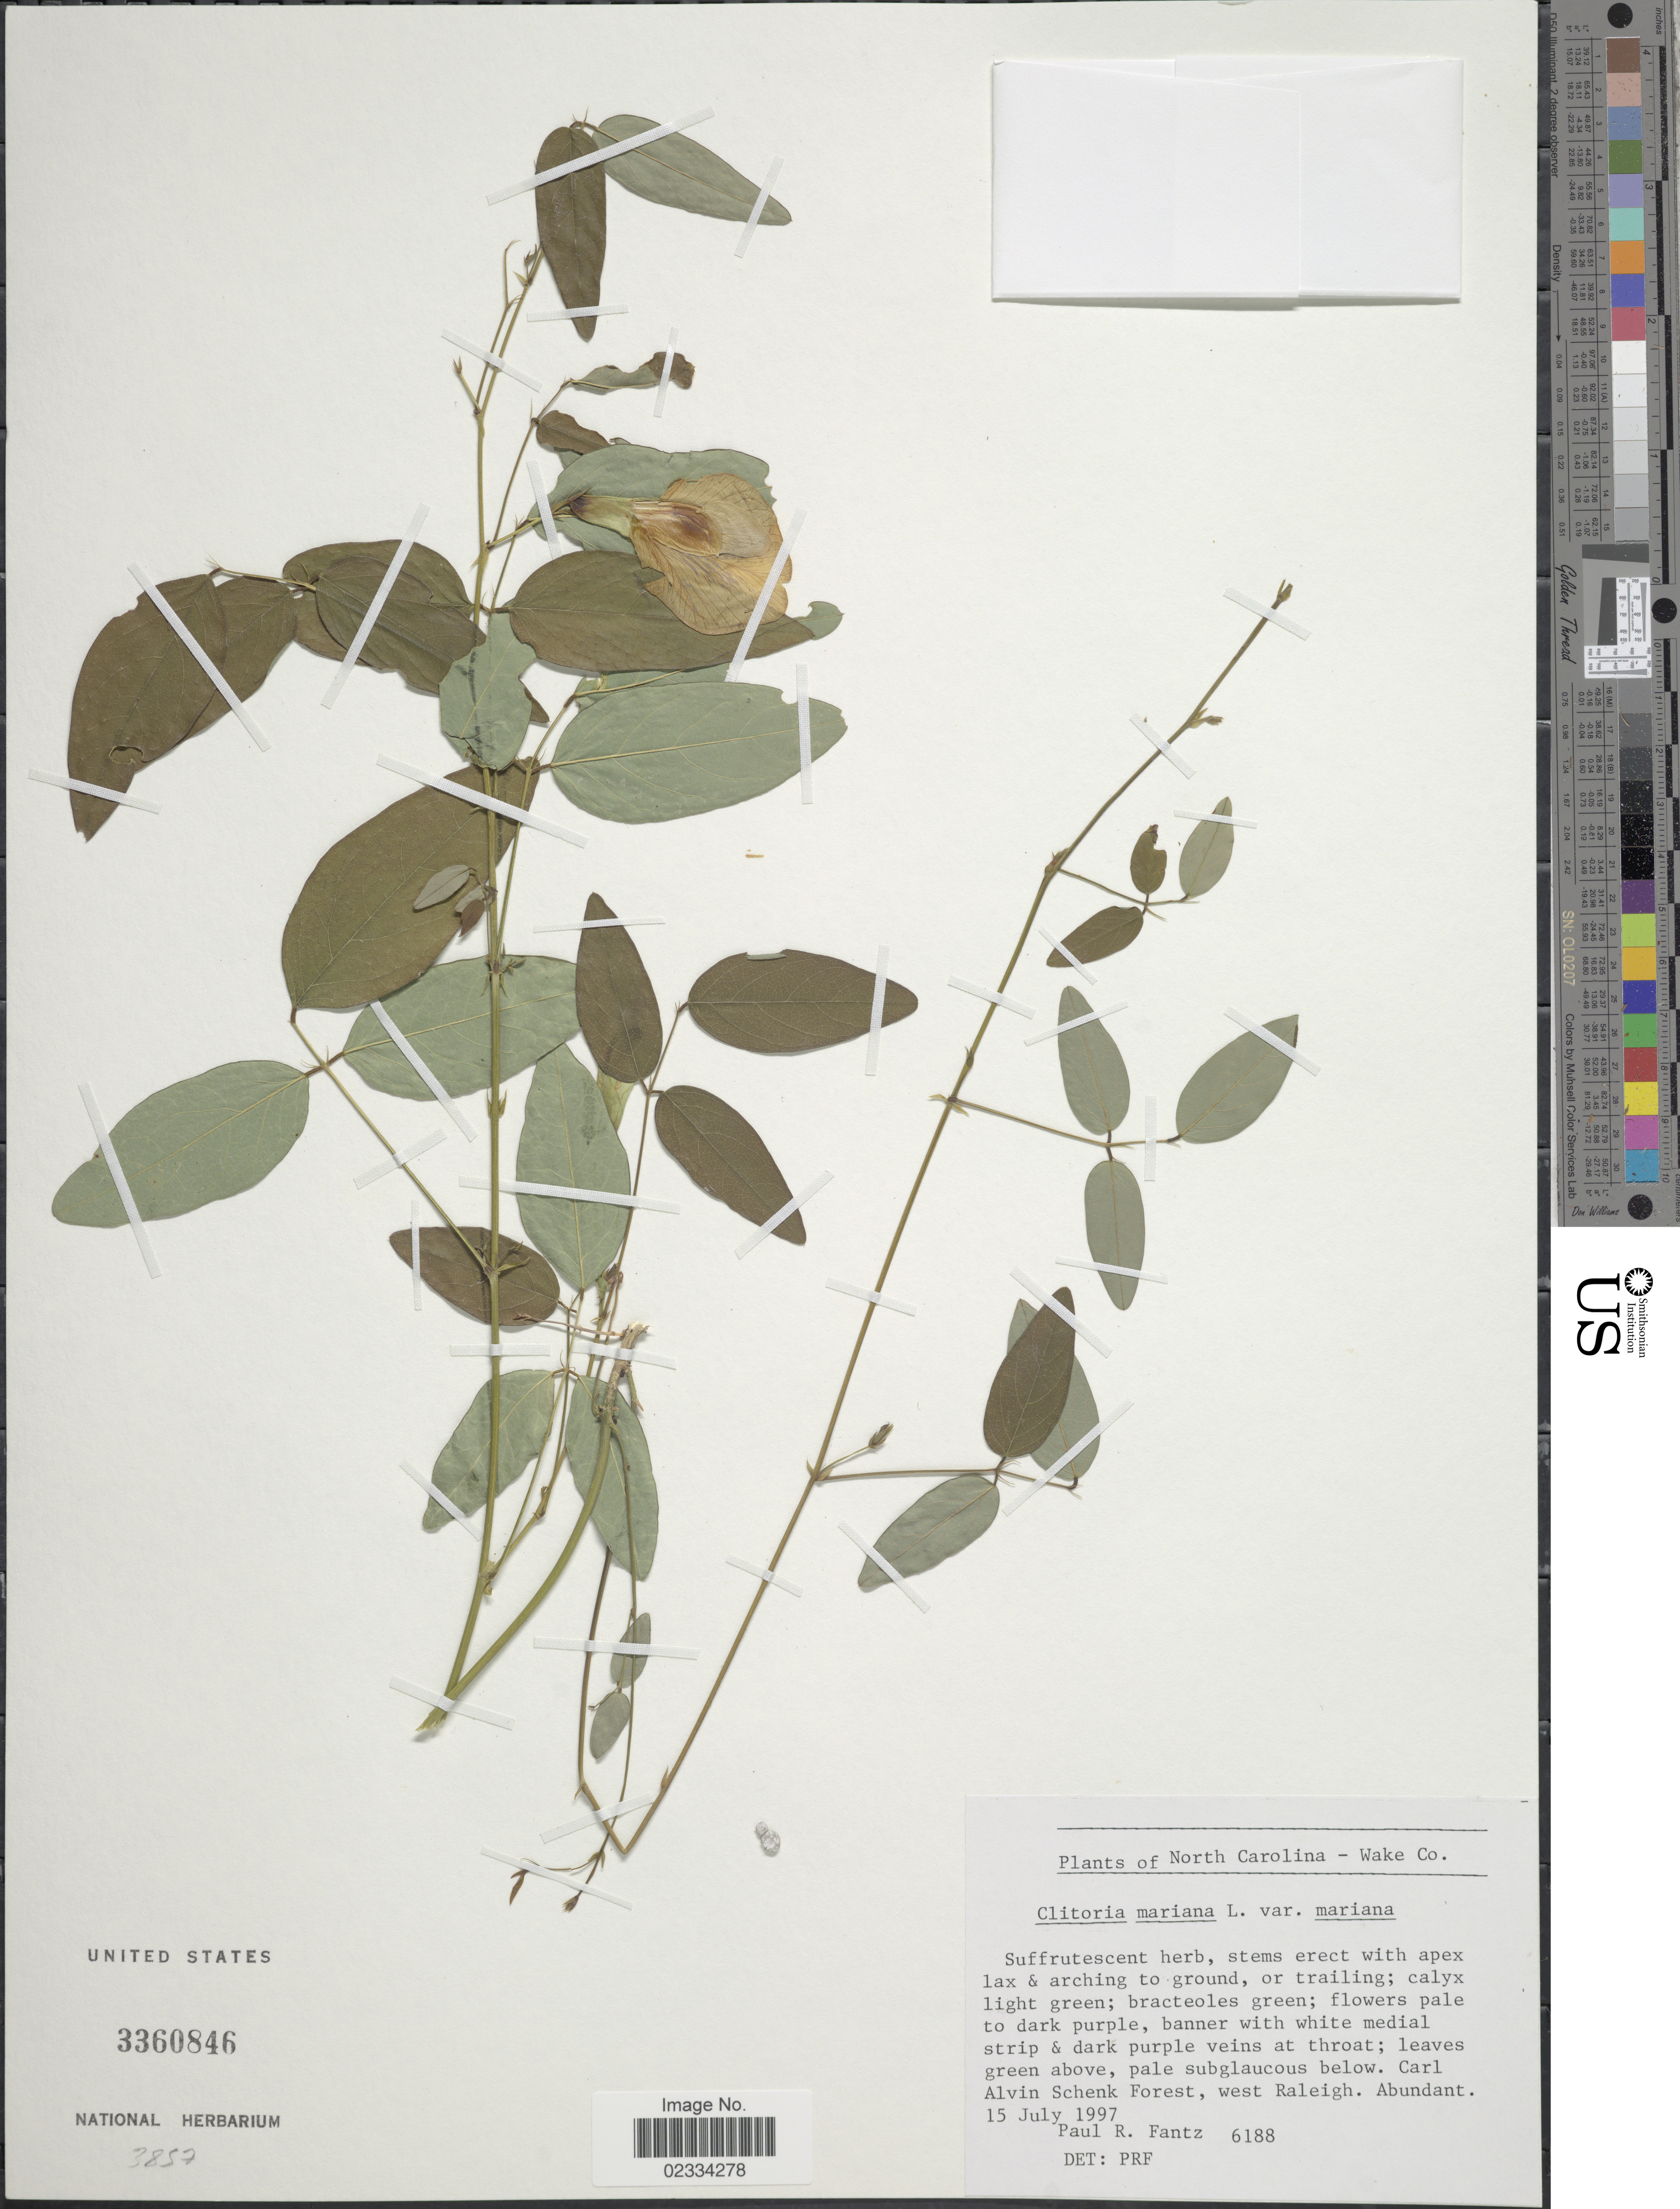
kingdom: Plantae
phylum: Tracheophyta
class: Magnoliopsida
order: Fabales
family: Fabaceae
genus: Clitoria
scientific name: Clitoria mariana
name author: L.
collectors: P. R. Fantz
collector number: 6188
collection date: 1997-07-15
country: United States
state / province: North Carolina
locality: Wake Co. Carl Alvin Schenk Forest, west Raleigh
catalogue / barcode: US 3360846